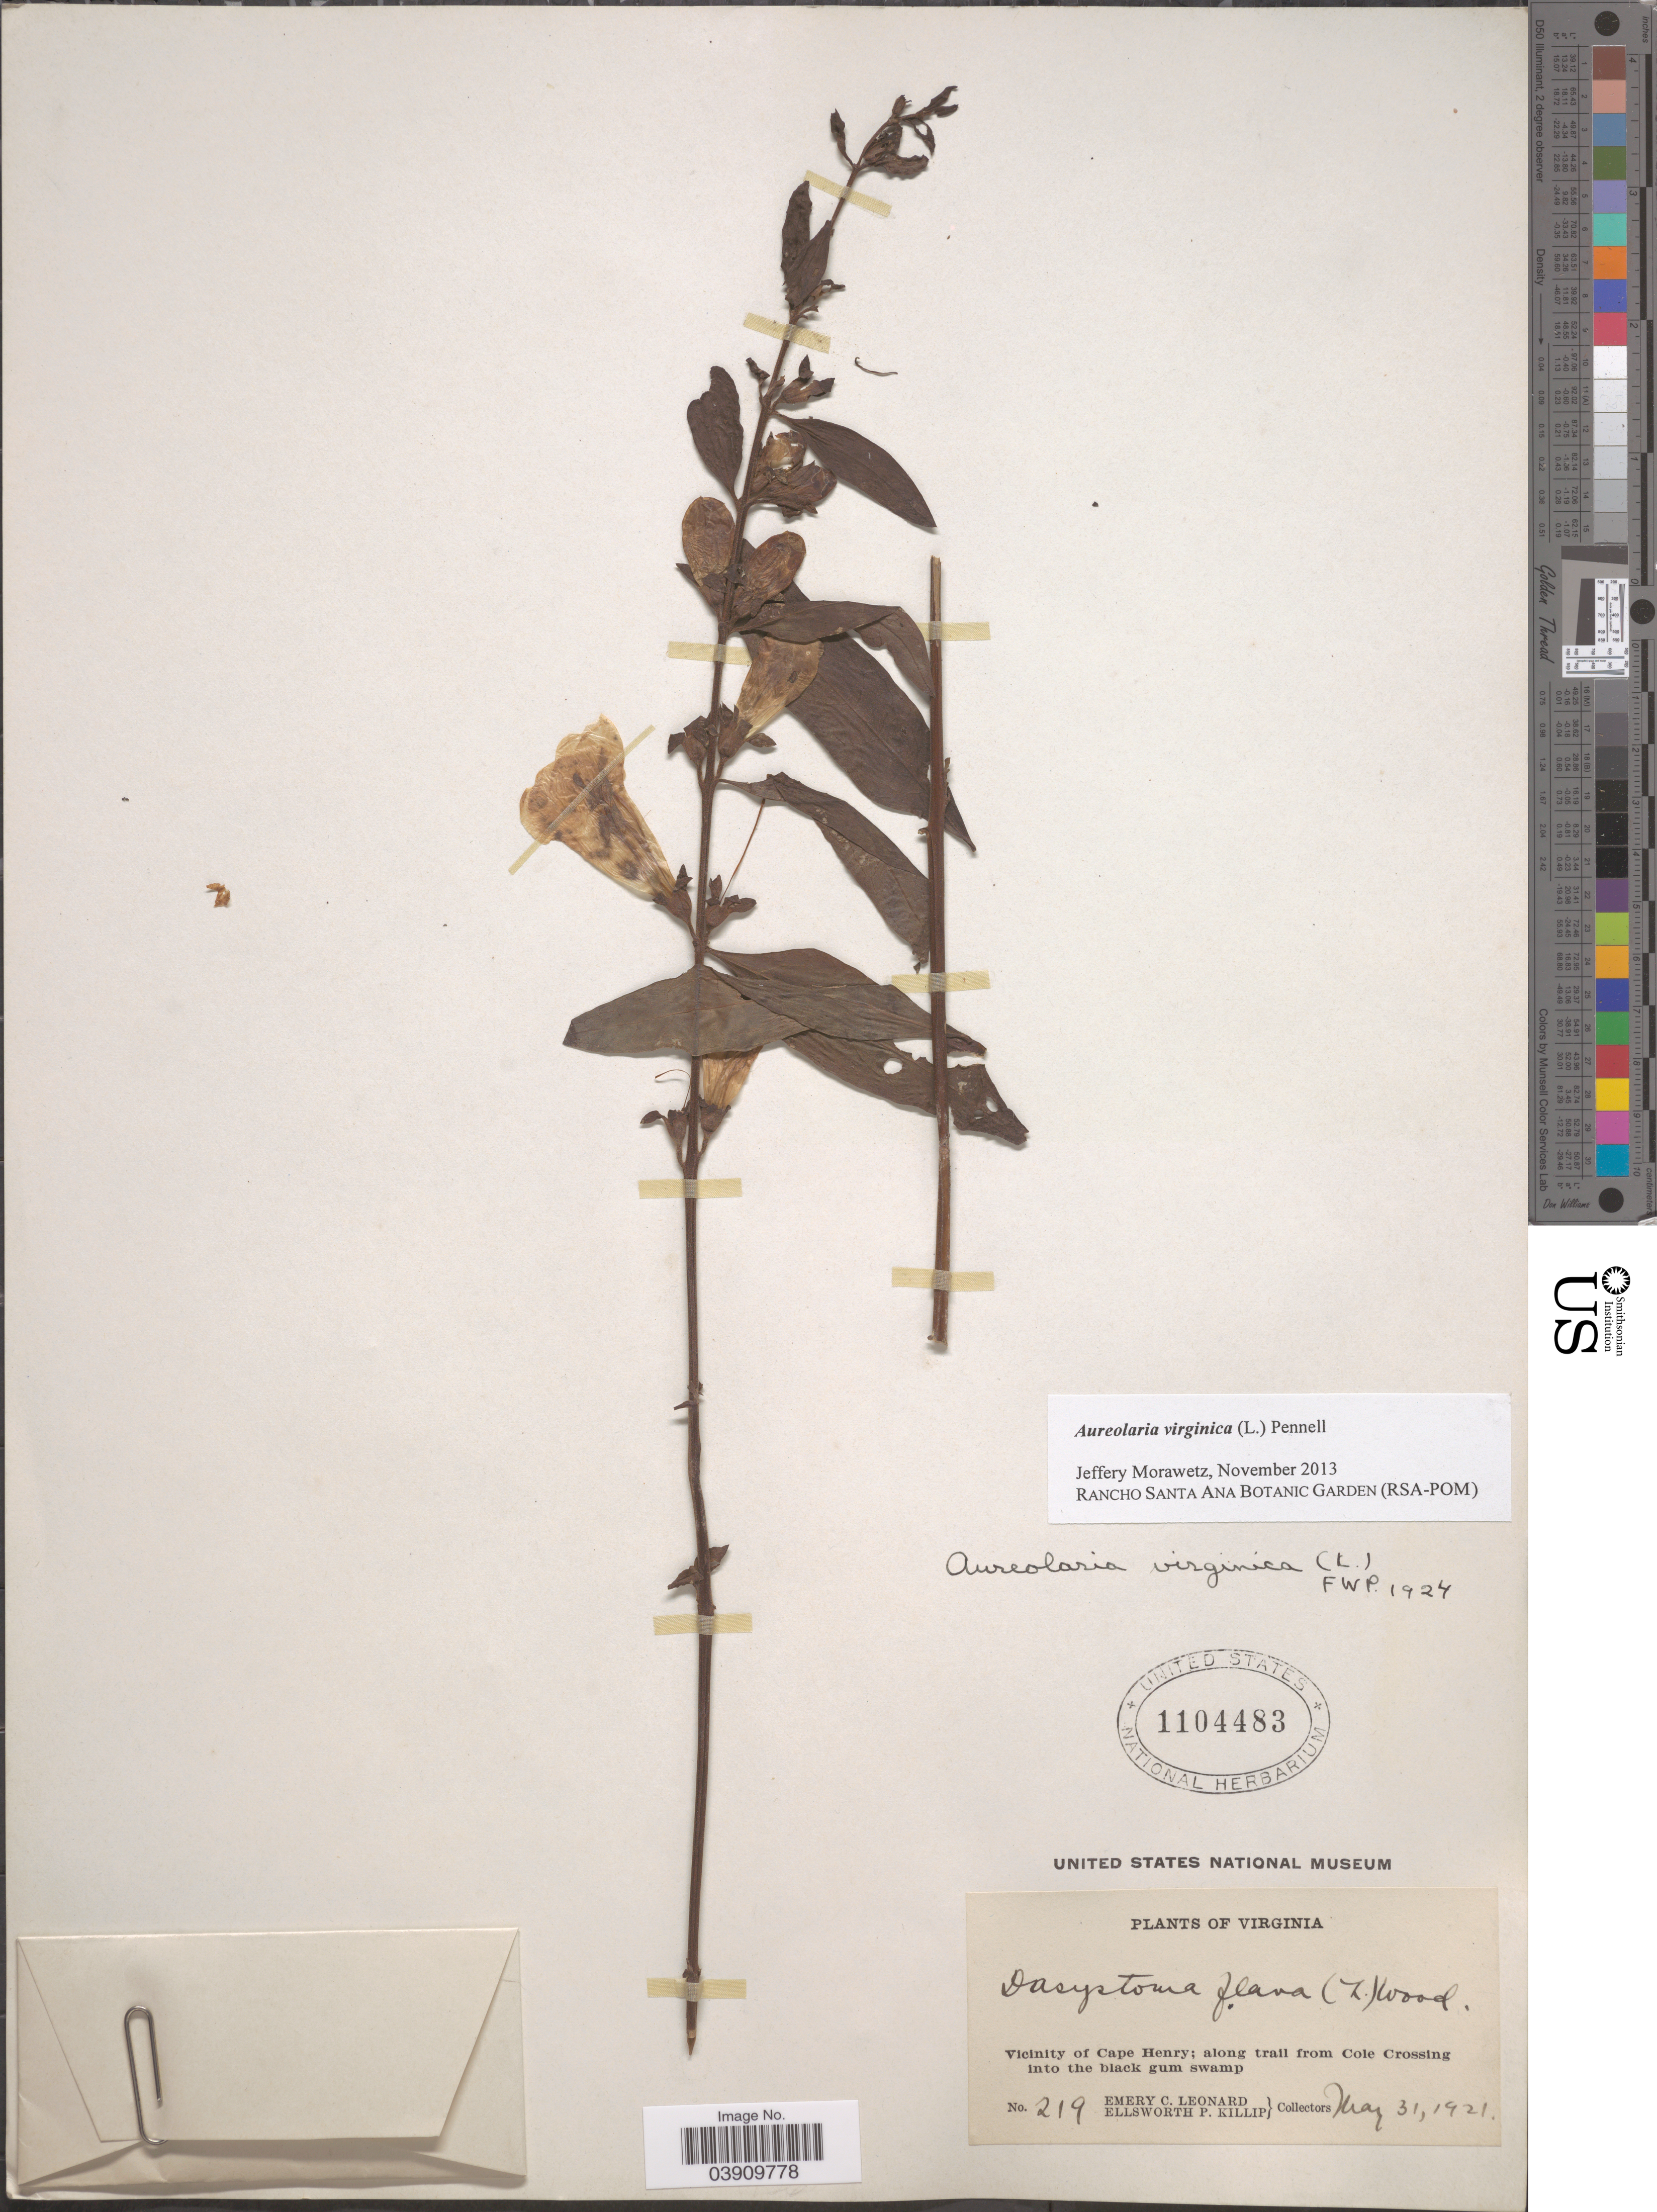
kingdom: Plantae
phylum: Tracheophyta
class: Magnoliopsida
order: Lamiales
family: Orobanchaceae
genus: Aureolaria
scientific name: Aureolaria virginica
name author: (L.) Pennell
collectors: E. C. Leonard & E. P. Killip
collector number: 219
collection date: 1921-05-31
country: United States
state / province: Virginia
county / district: City of Virginia Beach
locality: Vicinity of Cape Henry; along trail from Cole Crossing into the black gum swamp.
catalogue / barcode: US 1104483